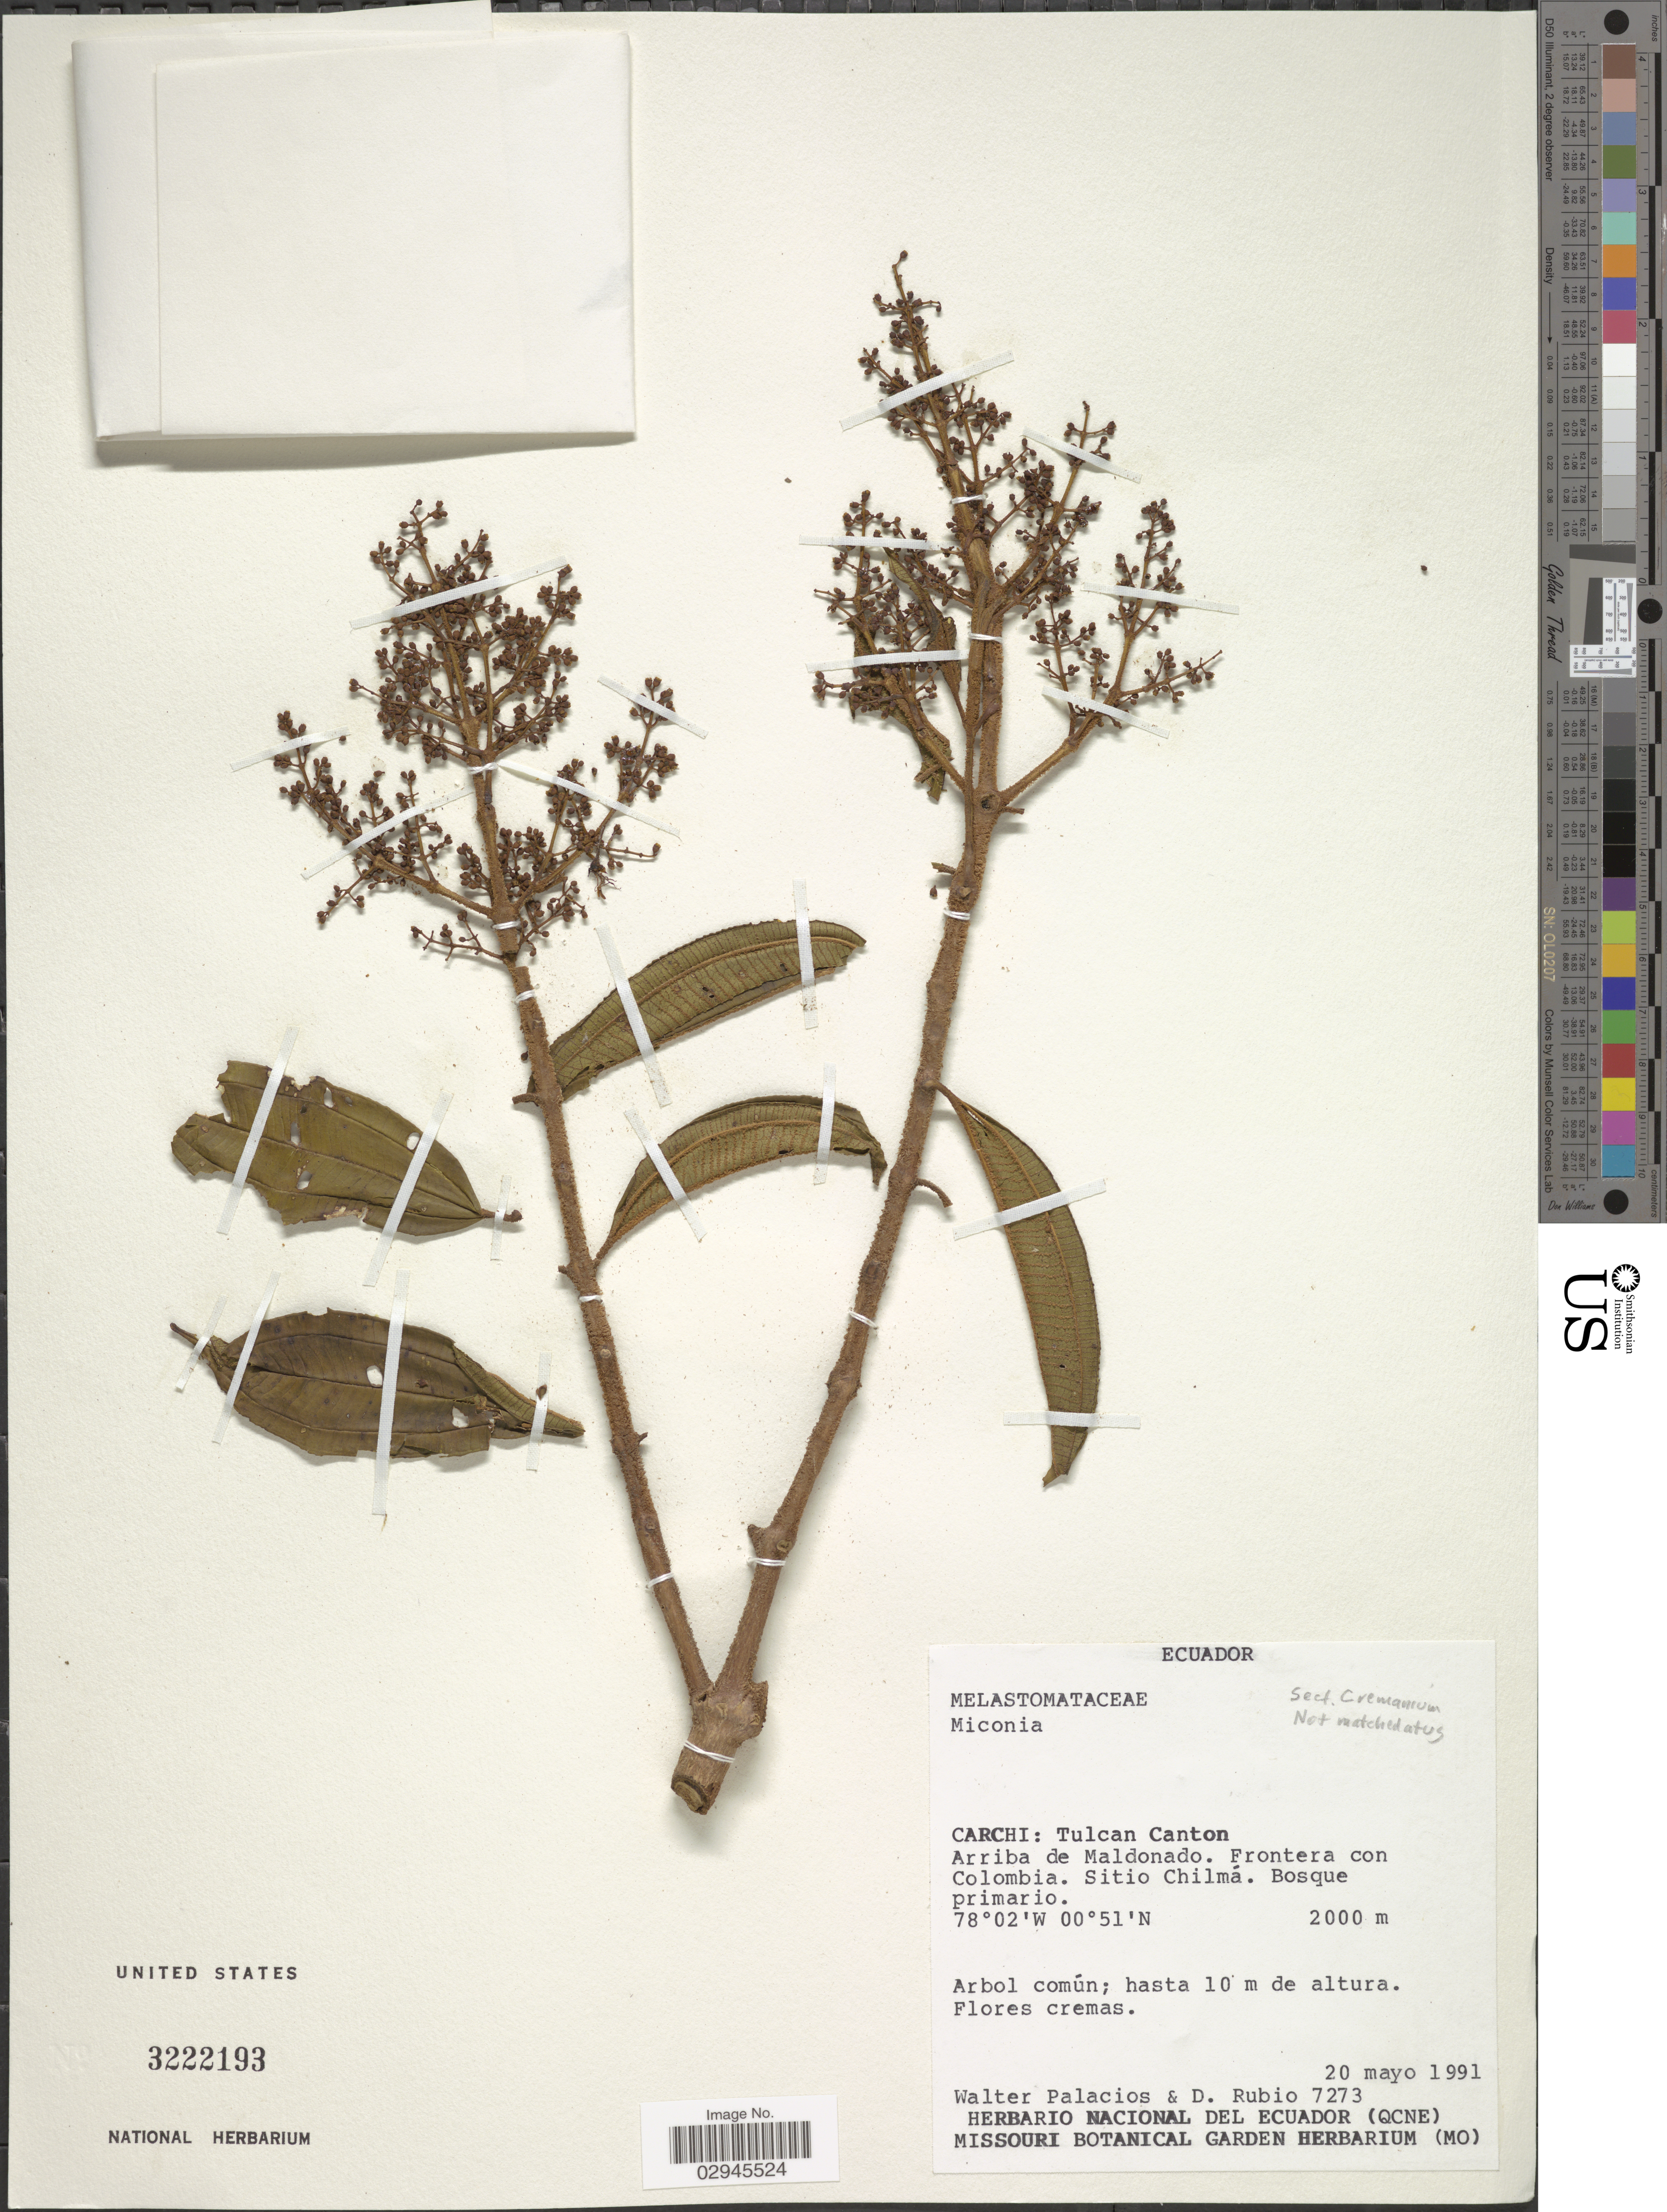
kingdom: Plantae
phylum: Tracheophyta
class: Magnoliopsida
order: Myrtales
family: Melastomataceae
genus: Miconia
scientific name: Miconia sp.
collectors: W. Palacios & D. Rubio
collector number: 7273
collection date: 1991-05-20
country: Ecuador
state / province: Carchi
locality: Tulcan Canton. Arriba de Maldonado. Frontera con Colombia. Sitio Chilmá.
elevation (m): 2000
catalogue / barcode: US 3222193